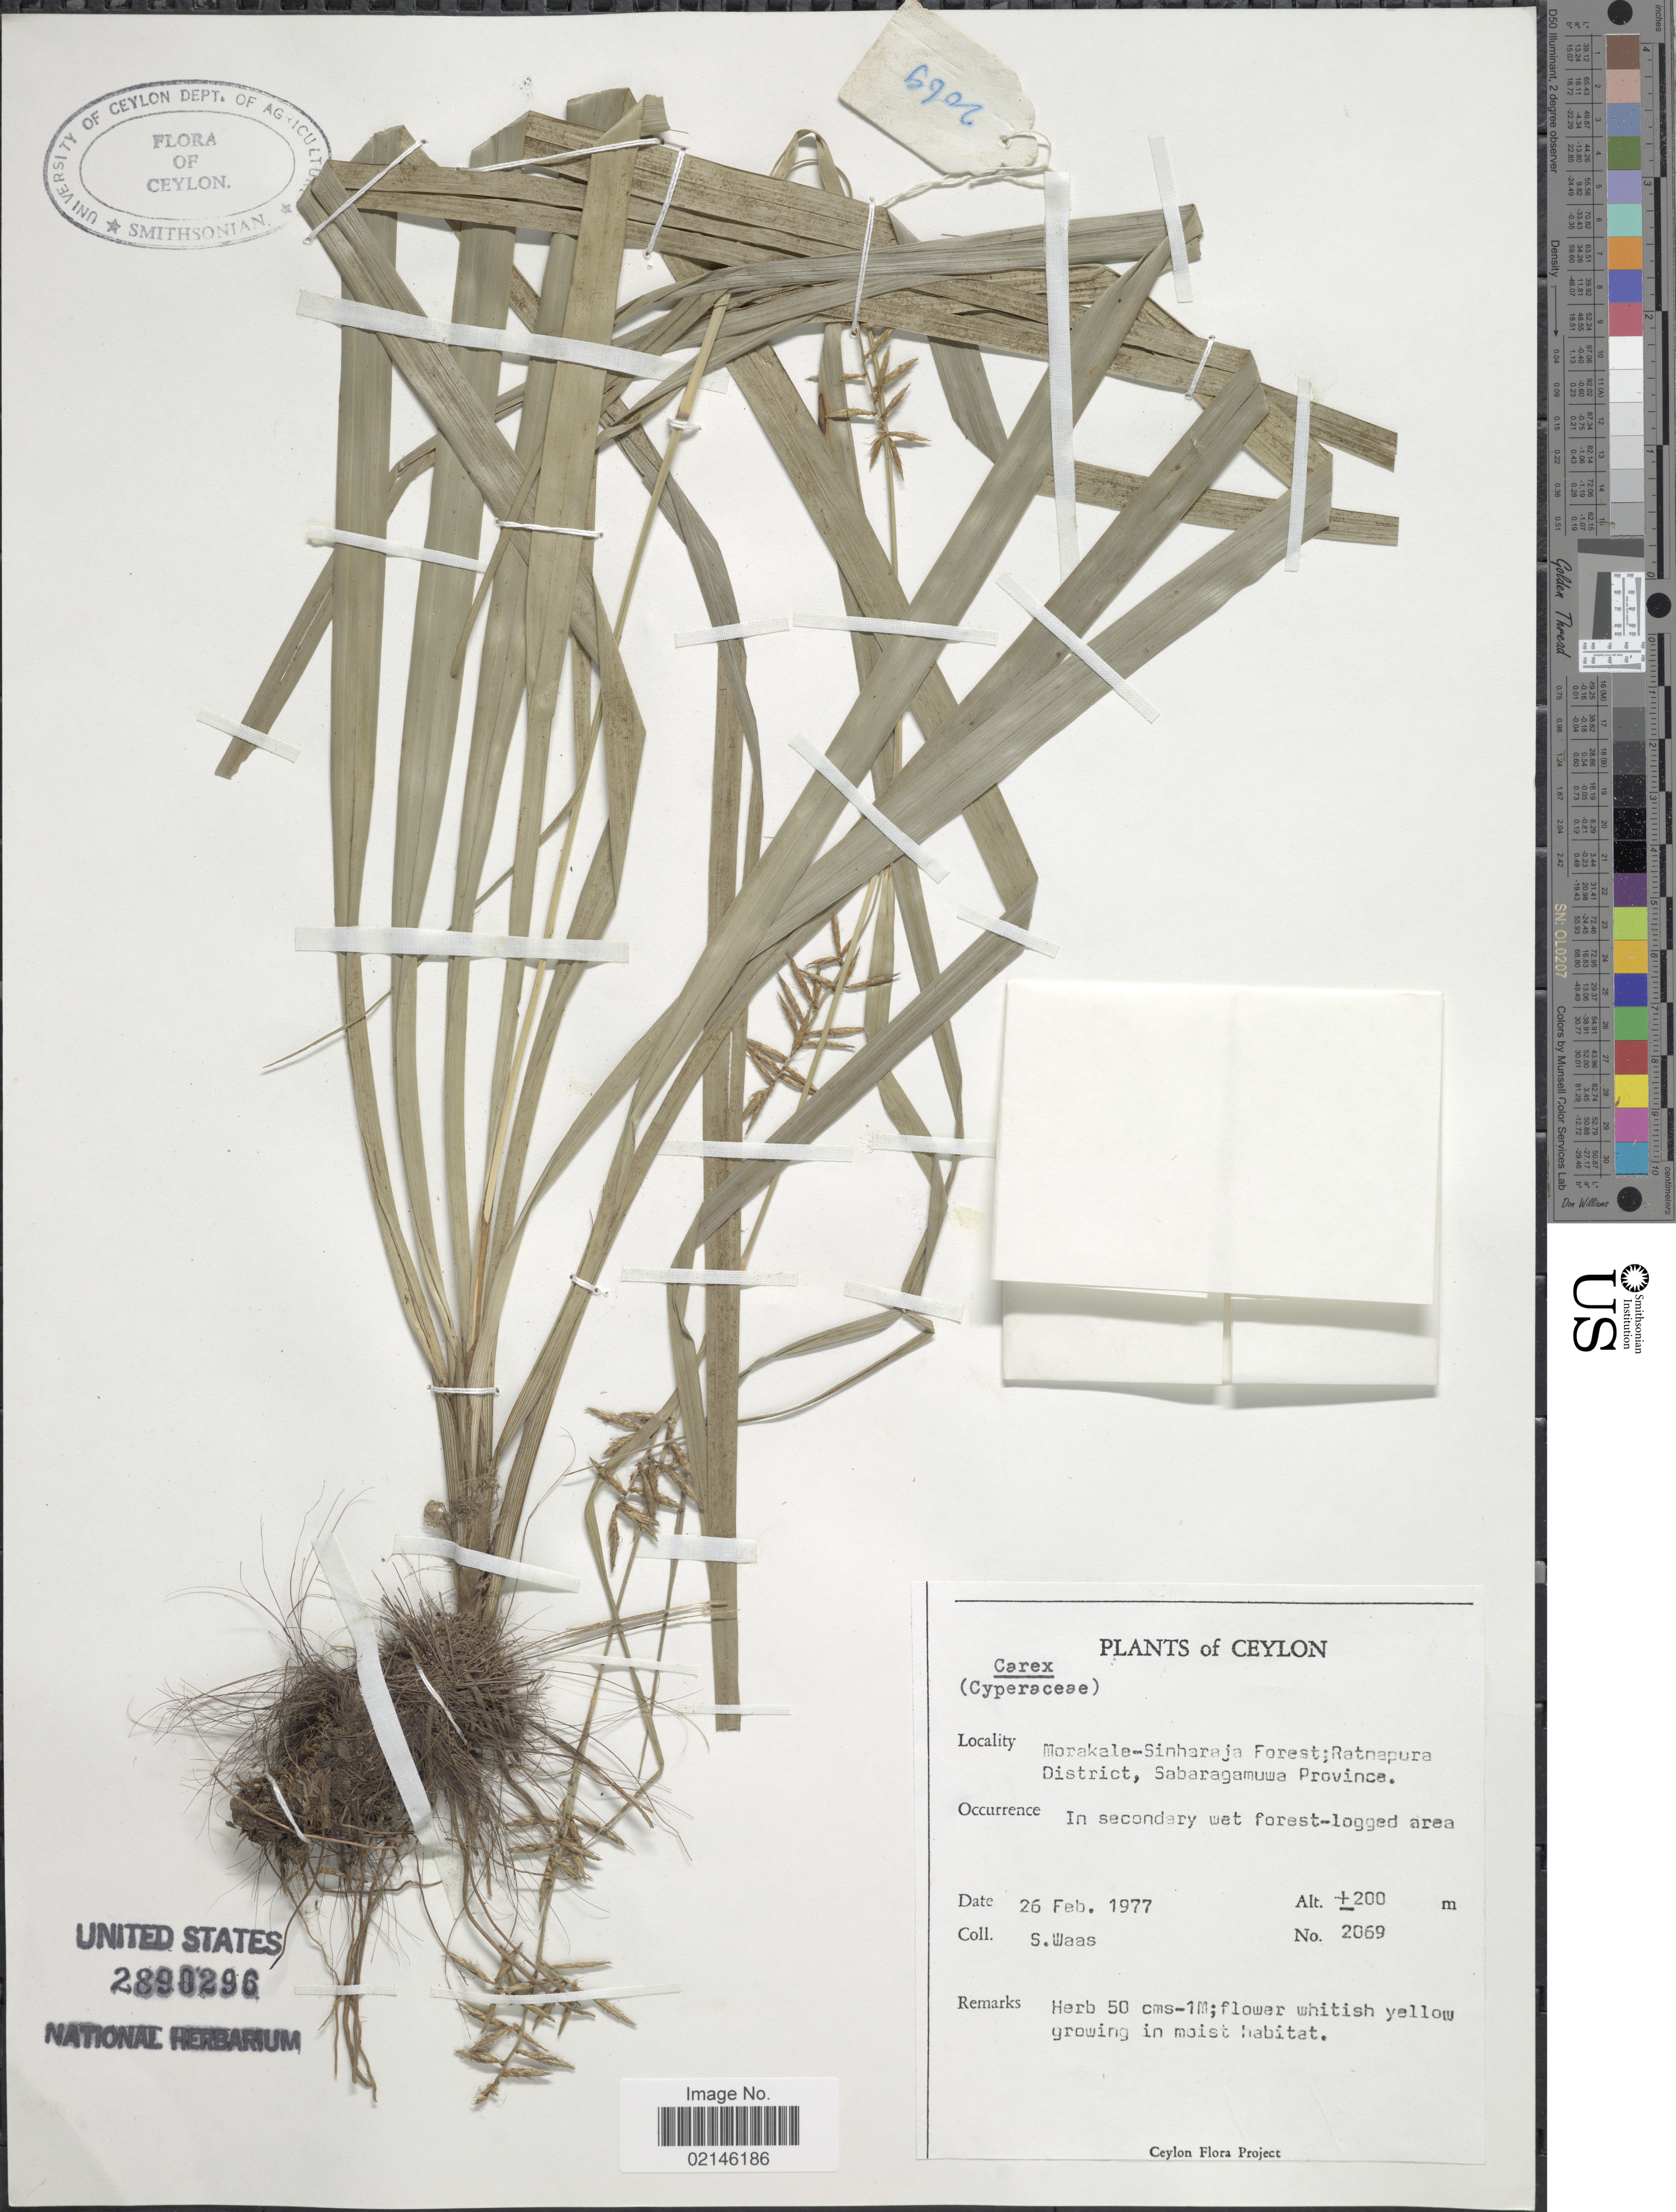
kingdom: Plantae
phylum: Tracheophyta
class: Liliopsida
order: Poales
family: Cyperaceae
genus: Carex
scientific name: Carex sp.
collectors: S. Waas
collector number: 2069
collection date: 1977-02-26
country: Sri Lanka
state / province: Sabaragamuwa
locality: Ceylon. Morakale-Sinharaja Forest; Ratnapura District.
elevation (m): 200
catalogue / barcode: US 2890296